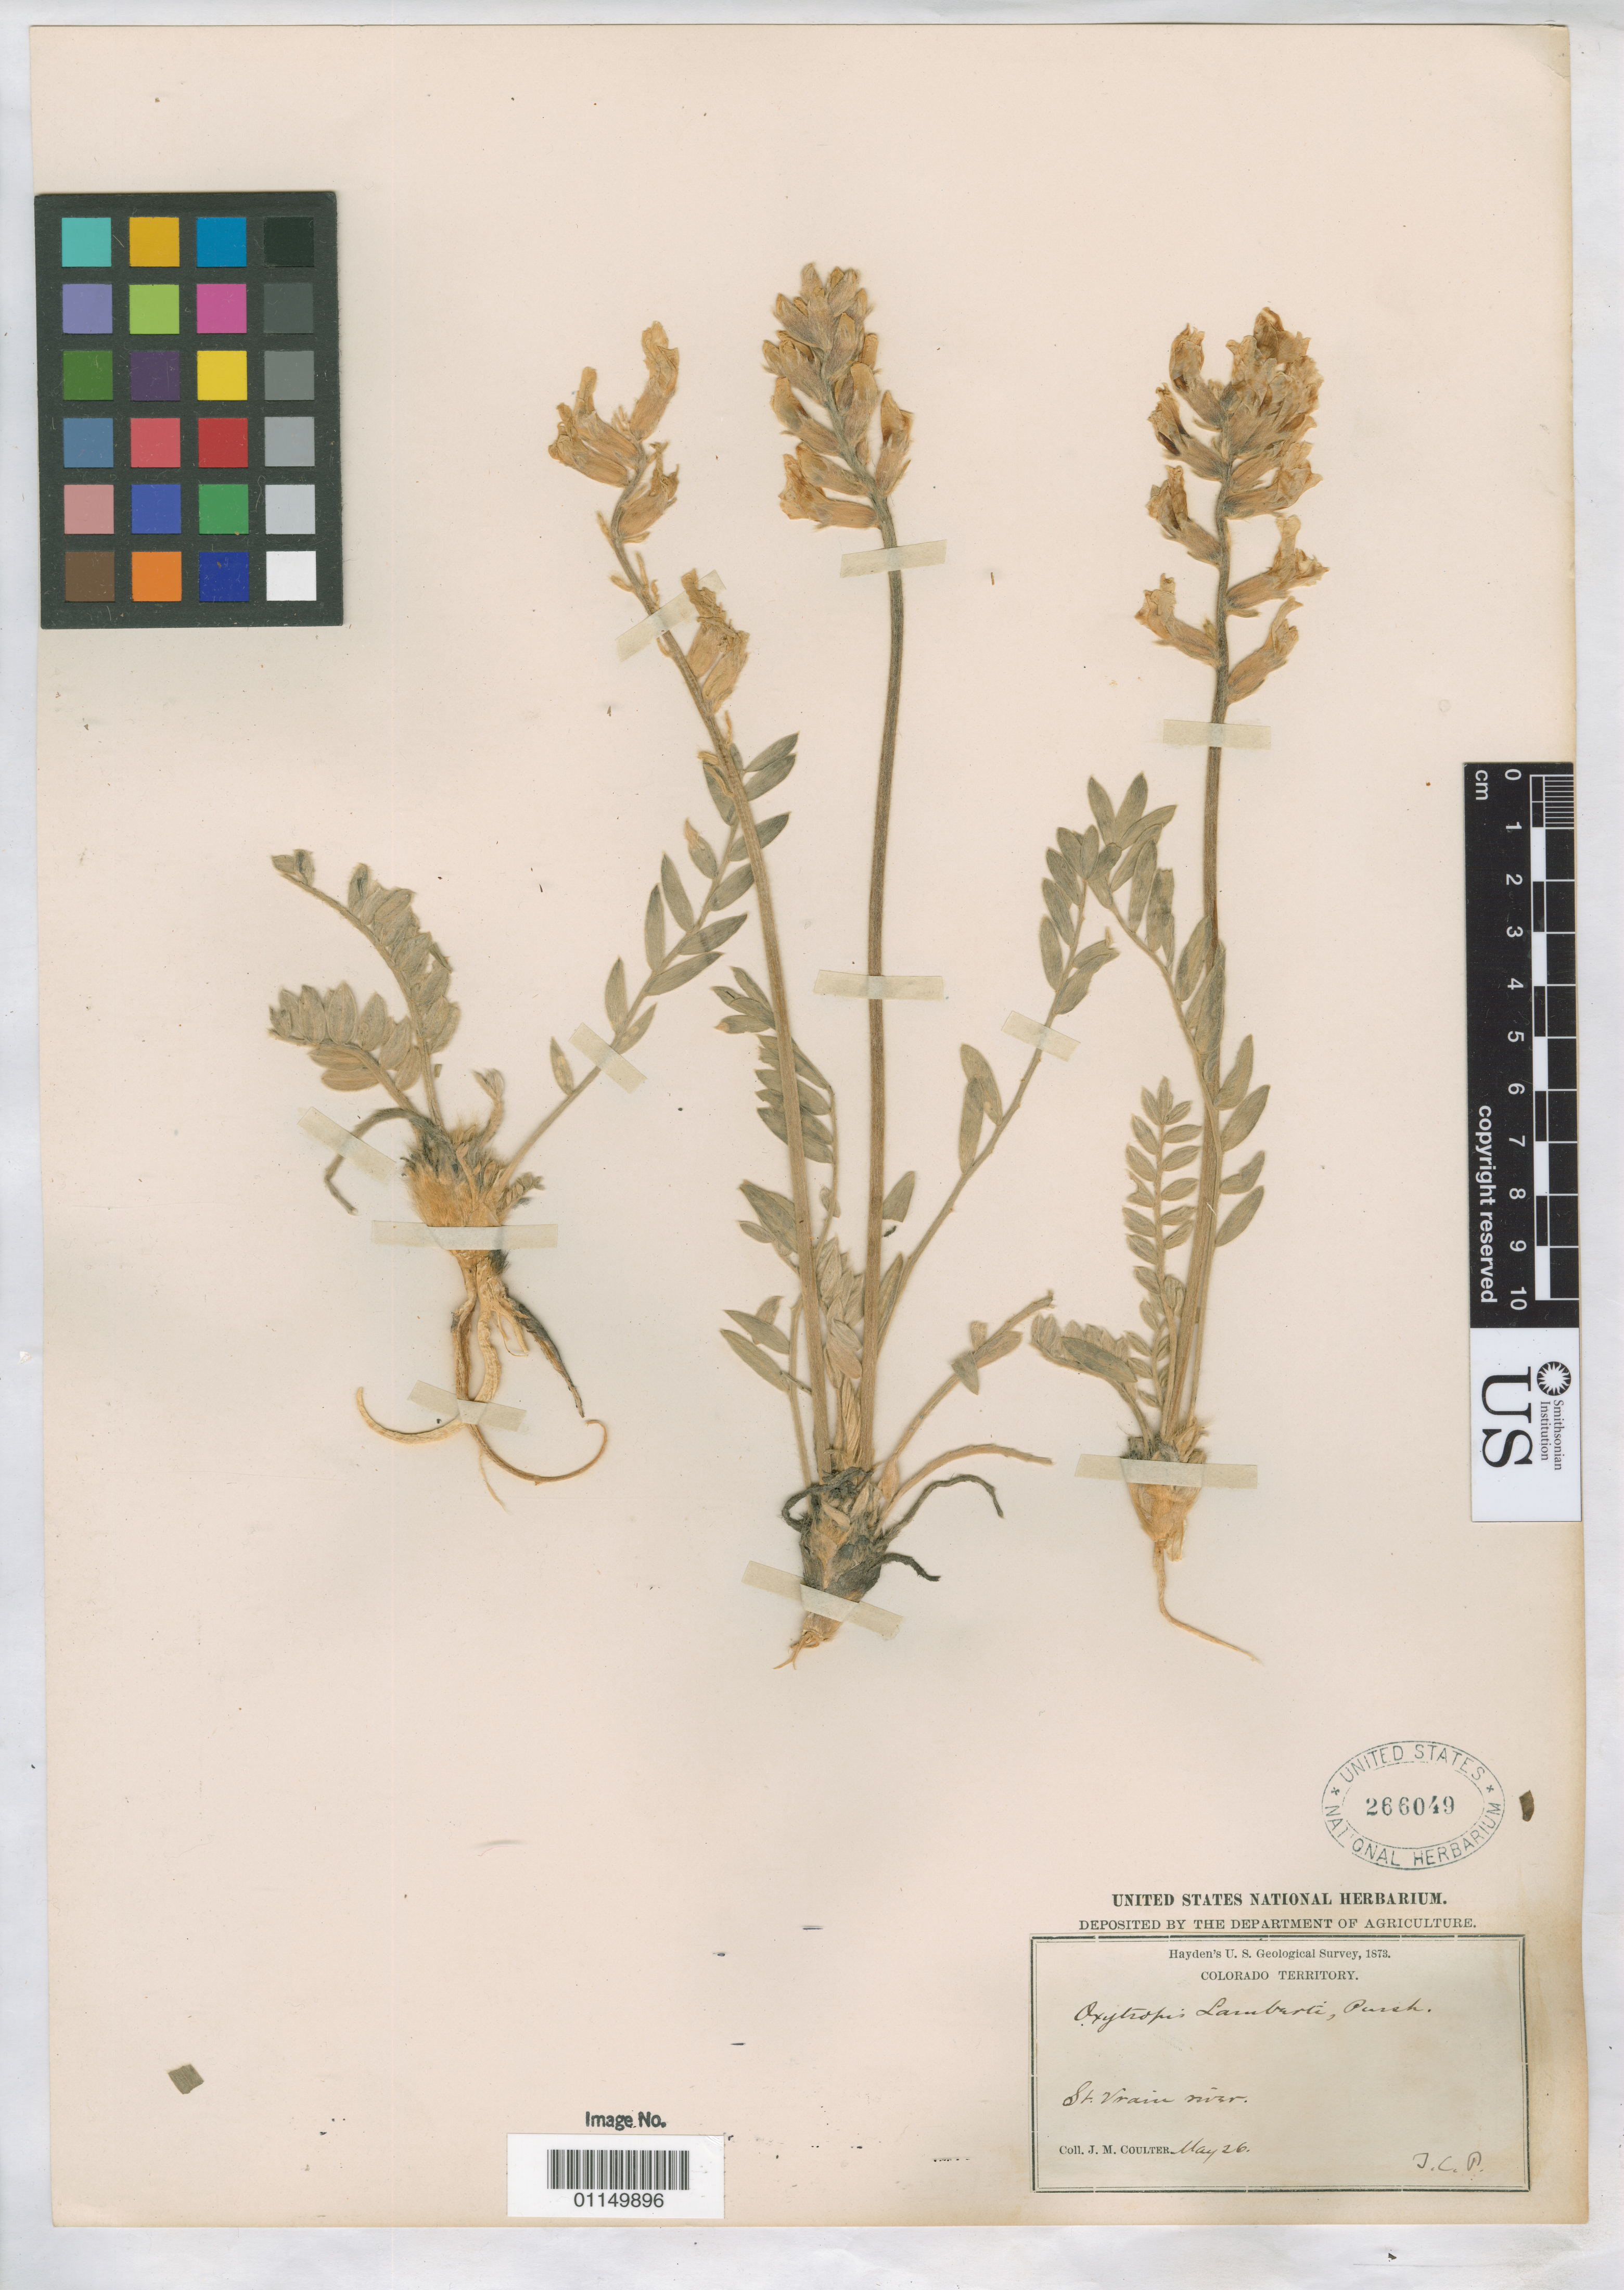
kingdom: Plantae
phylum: Tracheophyta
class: Magnoliopsida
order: Fabales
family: Fabaceae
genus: Oxytropis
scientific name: Oxytropis lambertii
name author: Pursh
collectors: J. M. Coulter & T. C. Porter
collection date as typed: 26 May 1873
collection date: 1873-05-26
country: United States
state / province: Colorado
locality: St. Vrain River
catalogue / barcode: US 266049